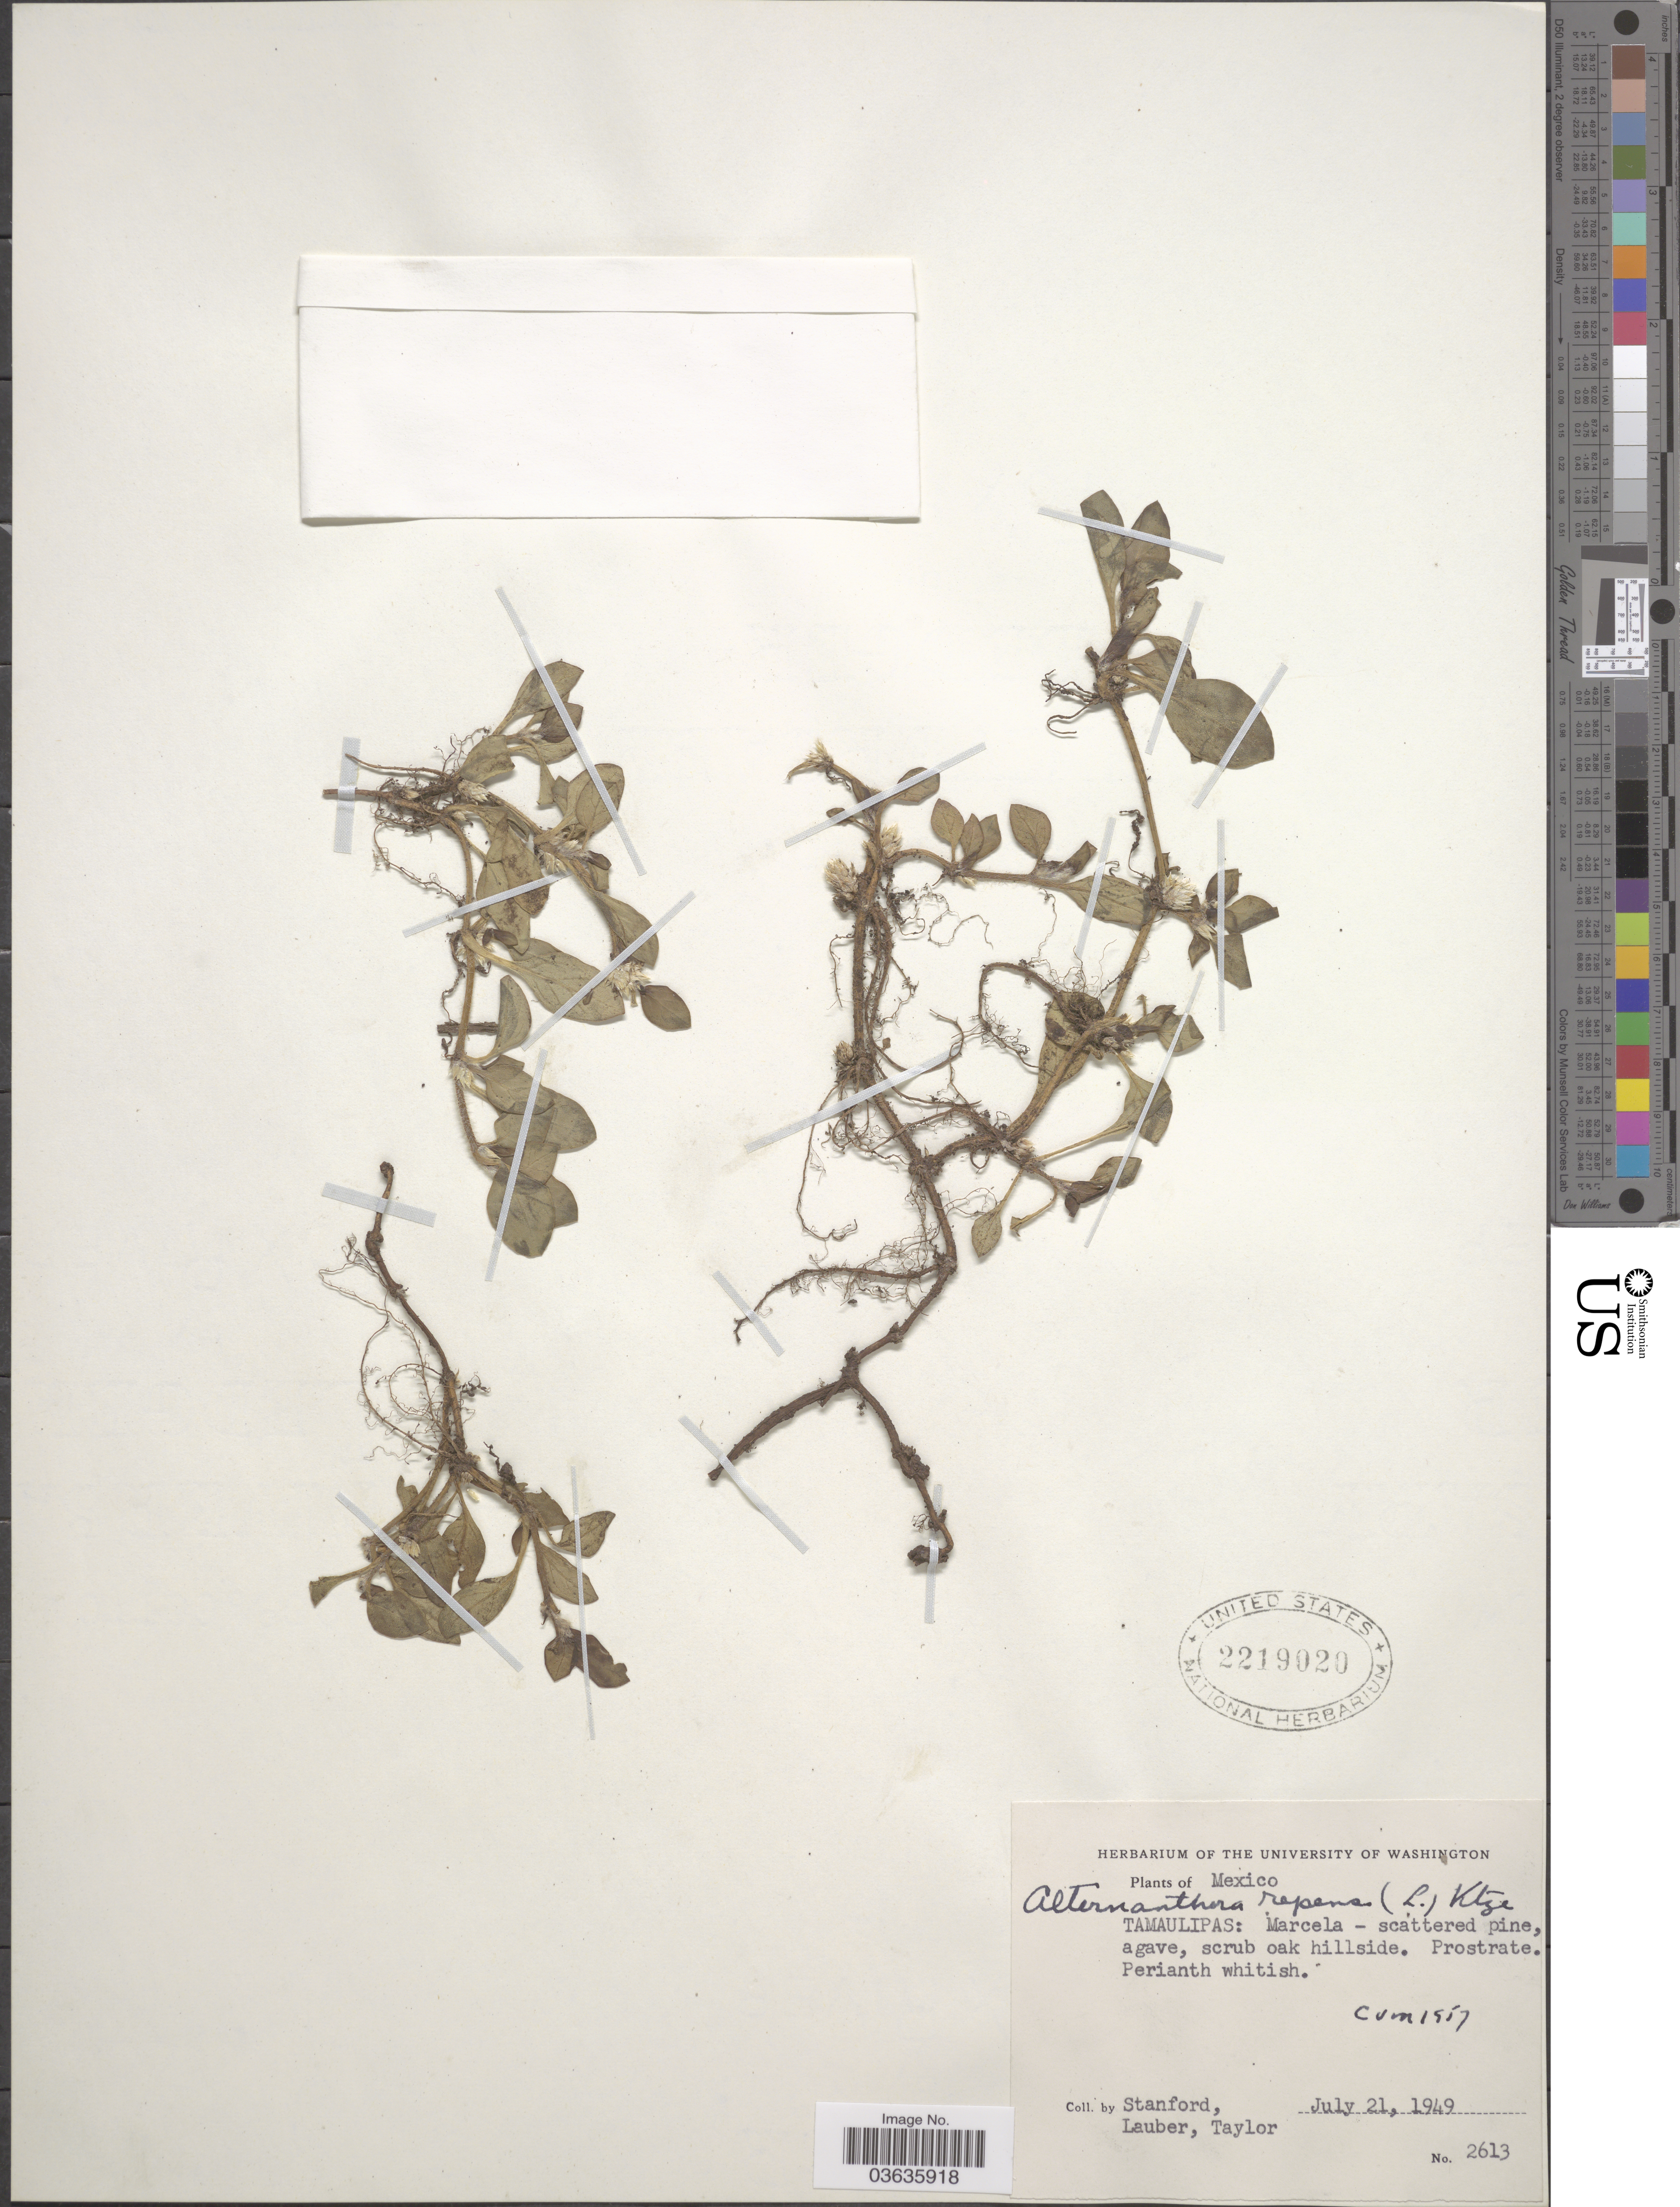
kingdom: Plantae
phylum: Tracheophyta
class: Magnoliopsida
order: Caryophyllales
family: Amaranthaceae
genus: Alternanthera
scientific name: Alternanthera pungens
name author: Kunth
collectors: -. Stanford, Lauber, -- & -- Taylor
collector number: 2613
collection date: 1949-07-21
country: Mexico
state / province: Tamaulipas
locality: Marcela.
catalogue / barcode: US 2219020